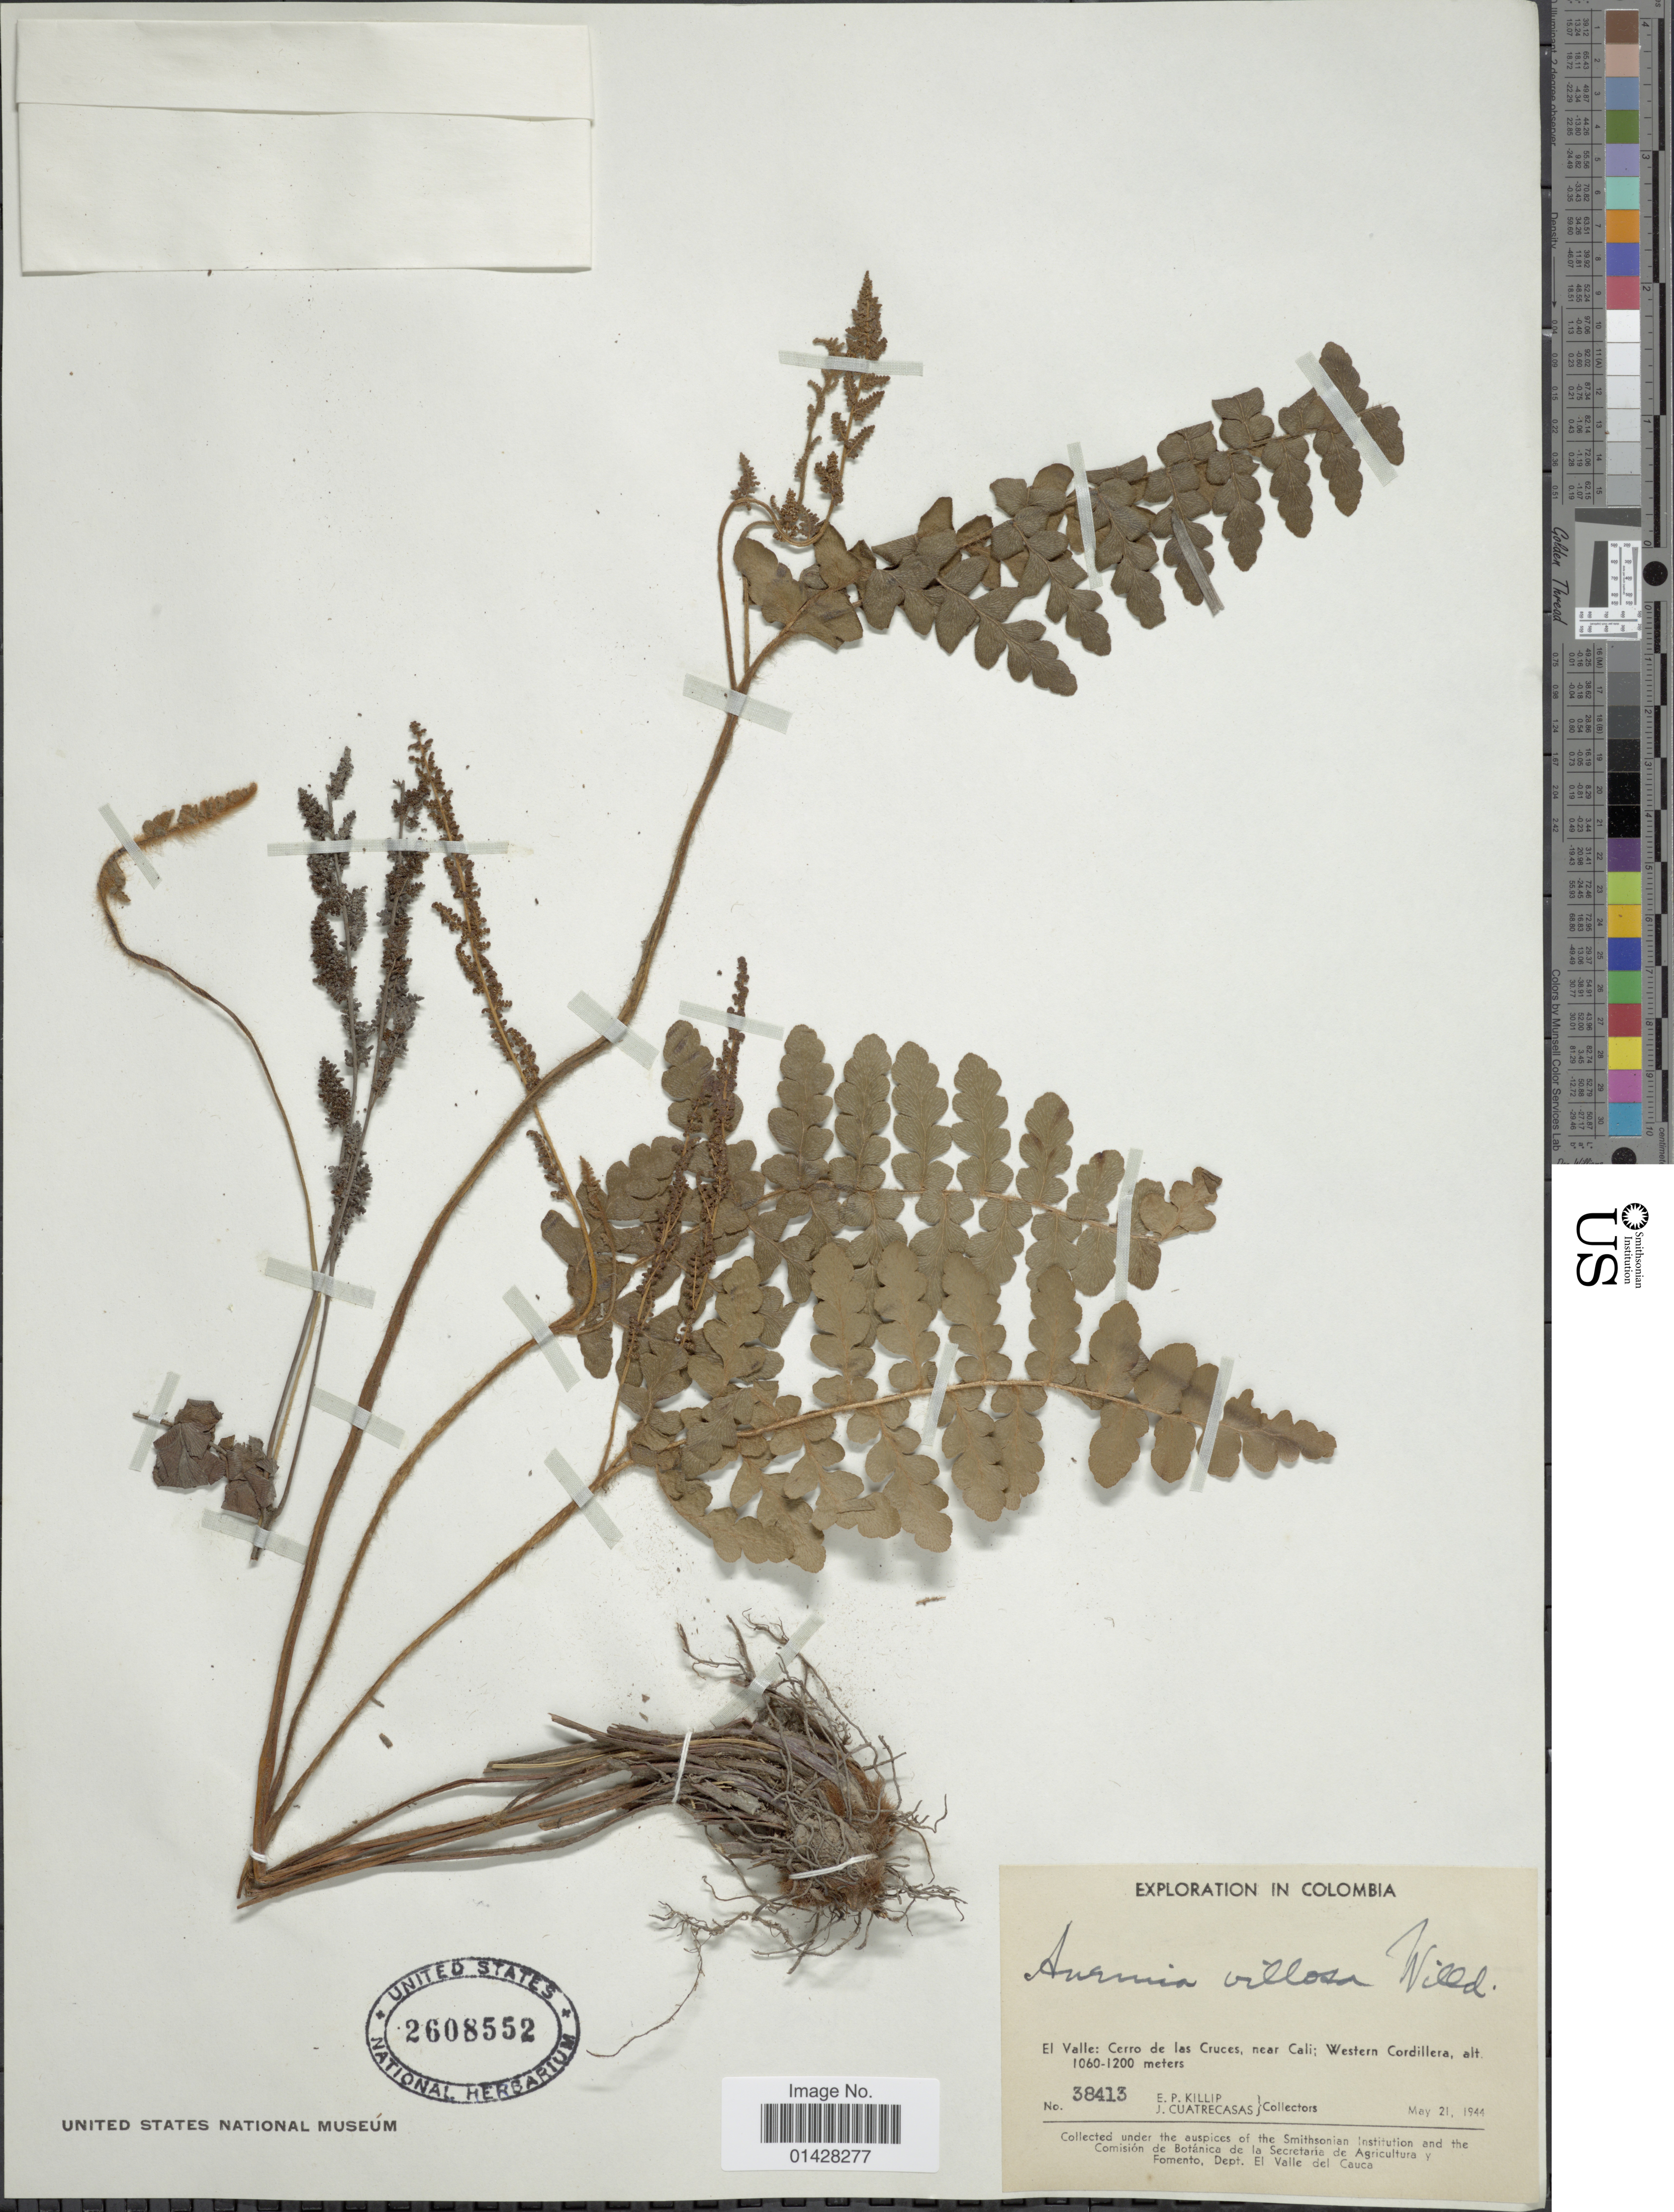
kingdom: Plantae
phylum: Tracheophyta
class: Polypodiopsida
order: Schizaeales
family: Anemiaceae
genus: Anemia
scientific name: Anemia villosa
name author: Humb. & Bonpl. ex Willd.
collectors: E. P. Killip & J. Cuatrecasas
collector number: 38413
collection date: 1944-05-21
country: Colombia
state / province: Valle del Cauca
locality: El Valle: Cerro de las Cruces, near Cali; Western Cordillera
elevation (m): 1060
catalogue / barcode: US 2608552